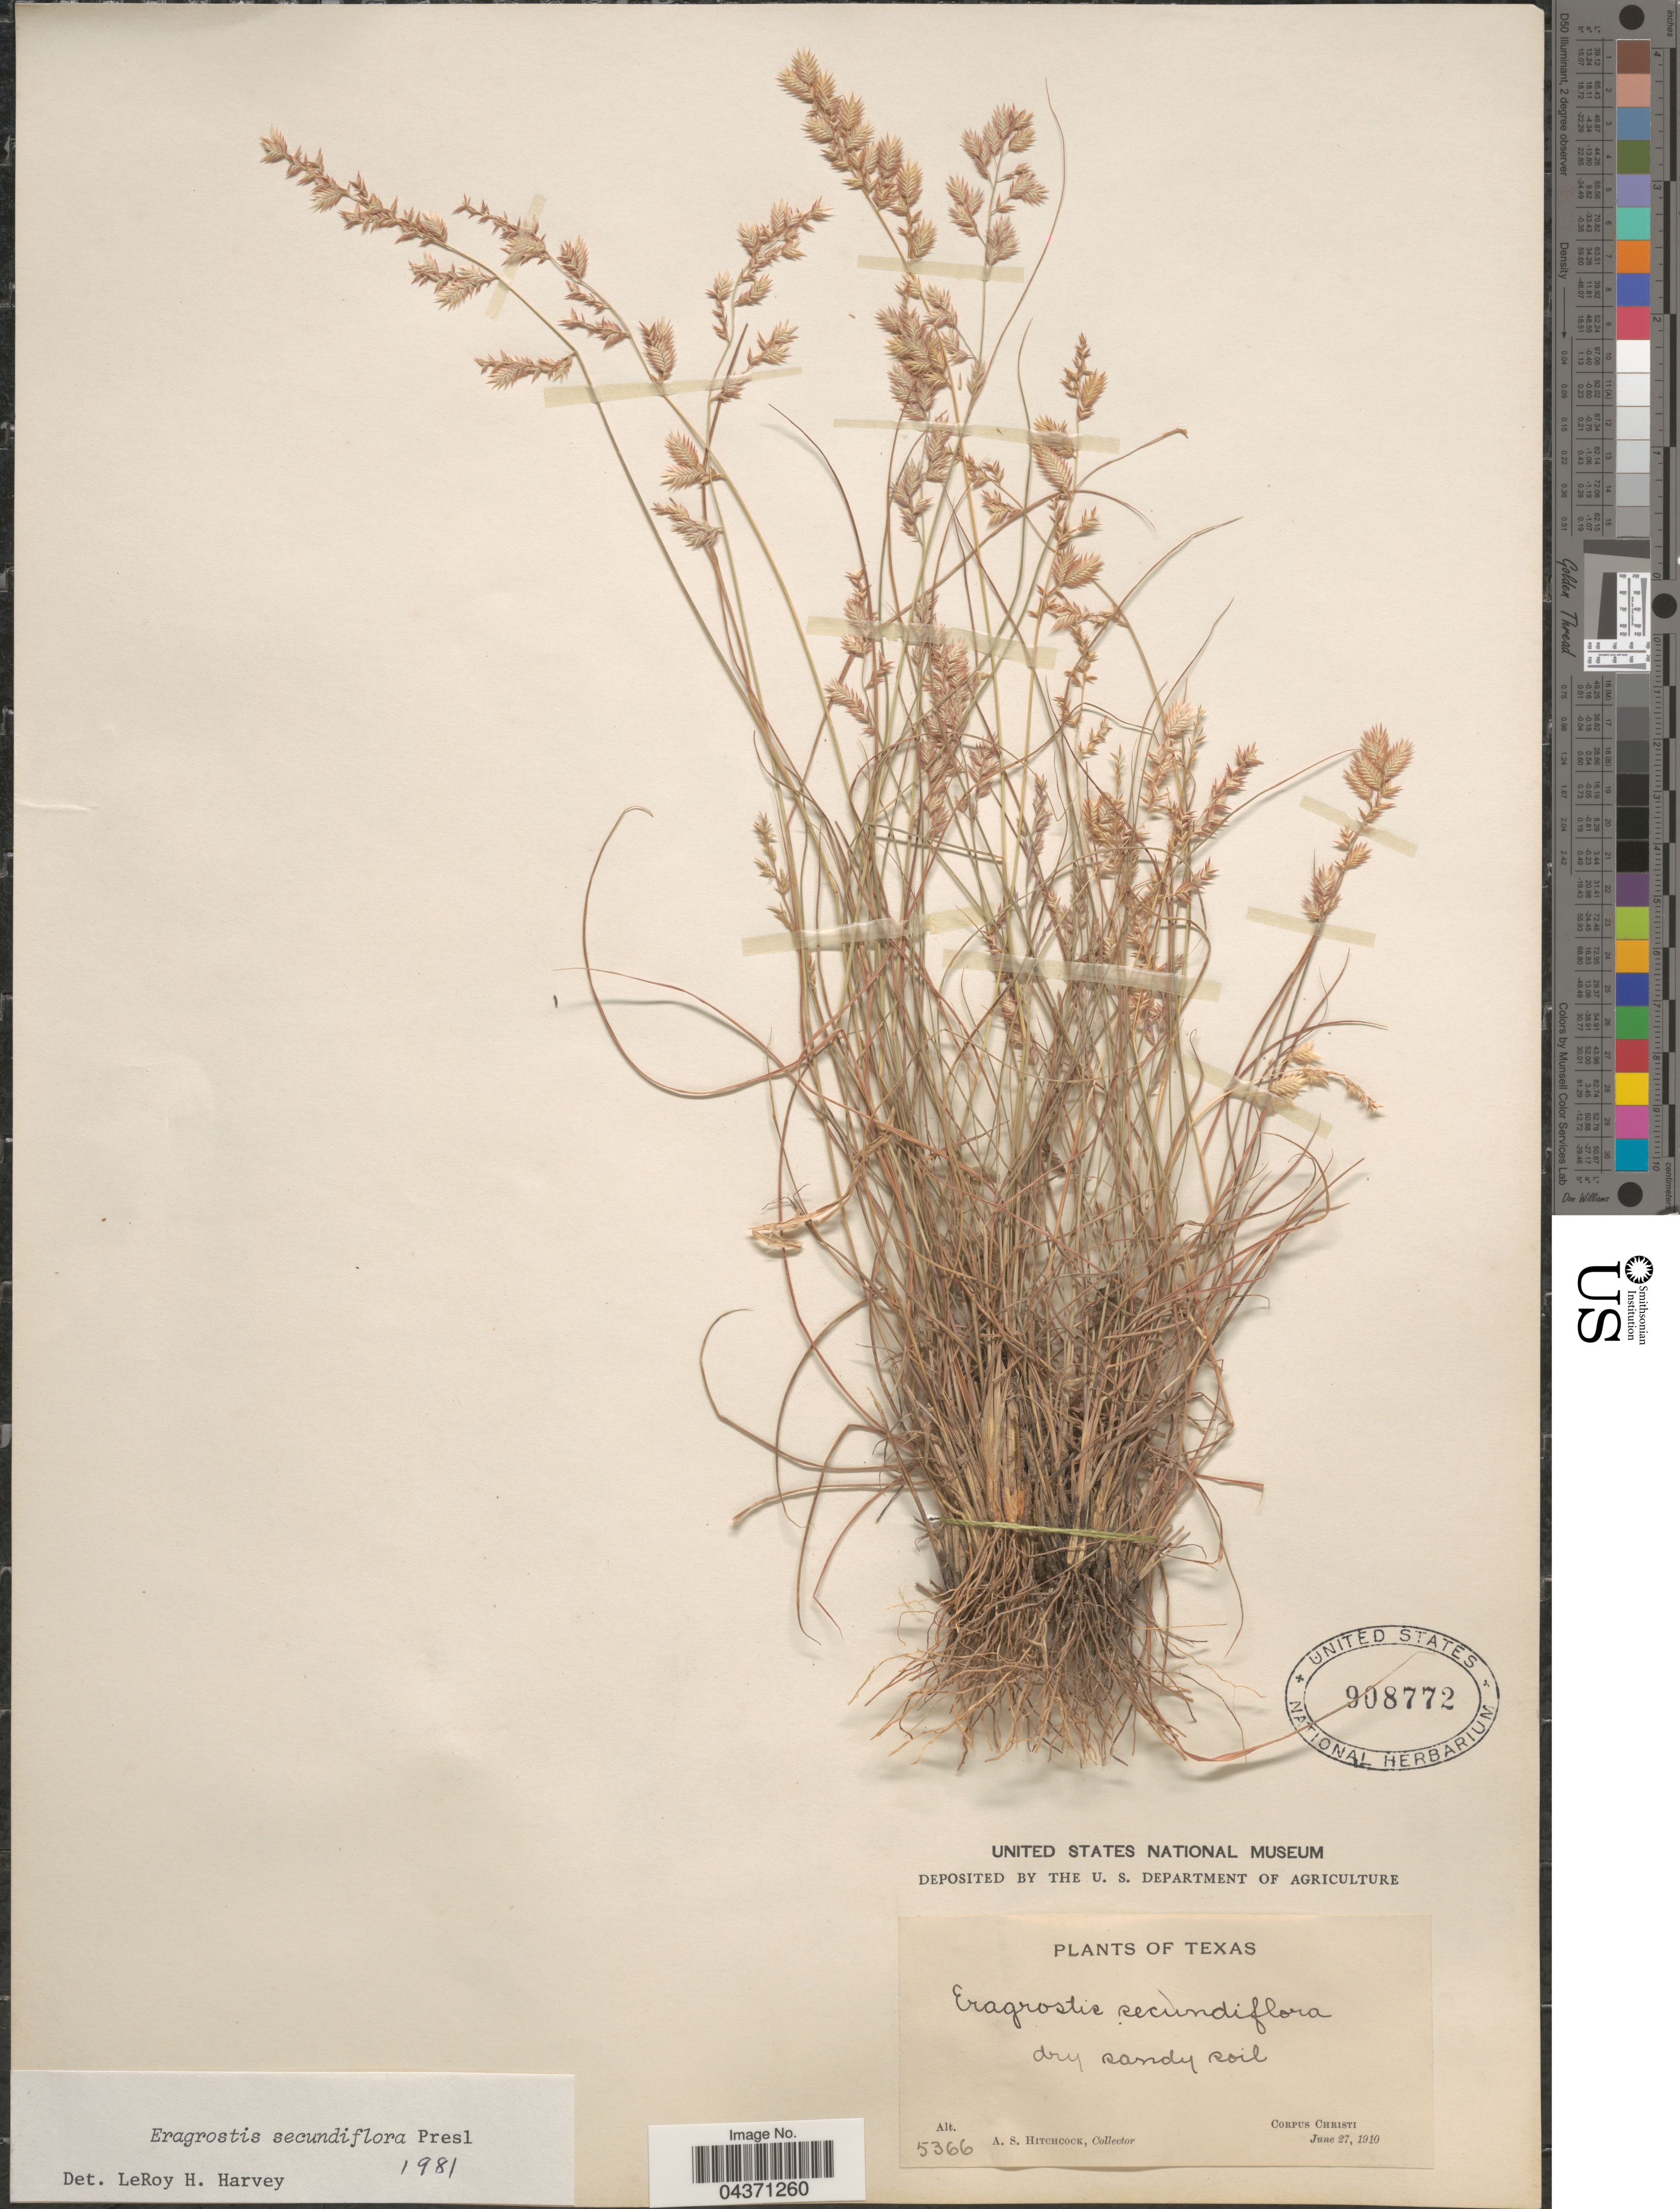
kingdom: Plantae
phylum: Tracheophyta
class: Liliopsida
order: Poales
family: Poaceae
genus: Eragrostis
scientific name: Eragrostis secundiflora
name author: J. Presl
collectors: A. S. Hitchcock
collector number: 5366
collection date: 1910-06-27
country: United States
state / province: Texas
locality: Corpus Christi.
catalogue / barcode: US 908772